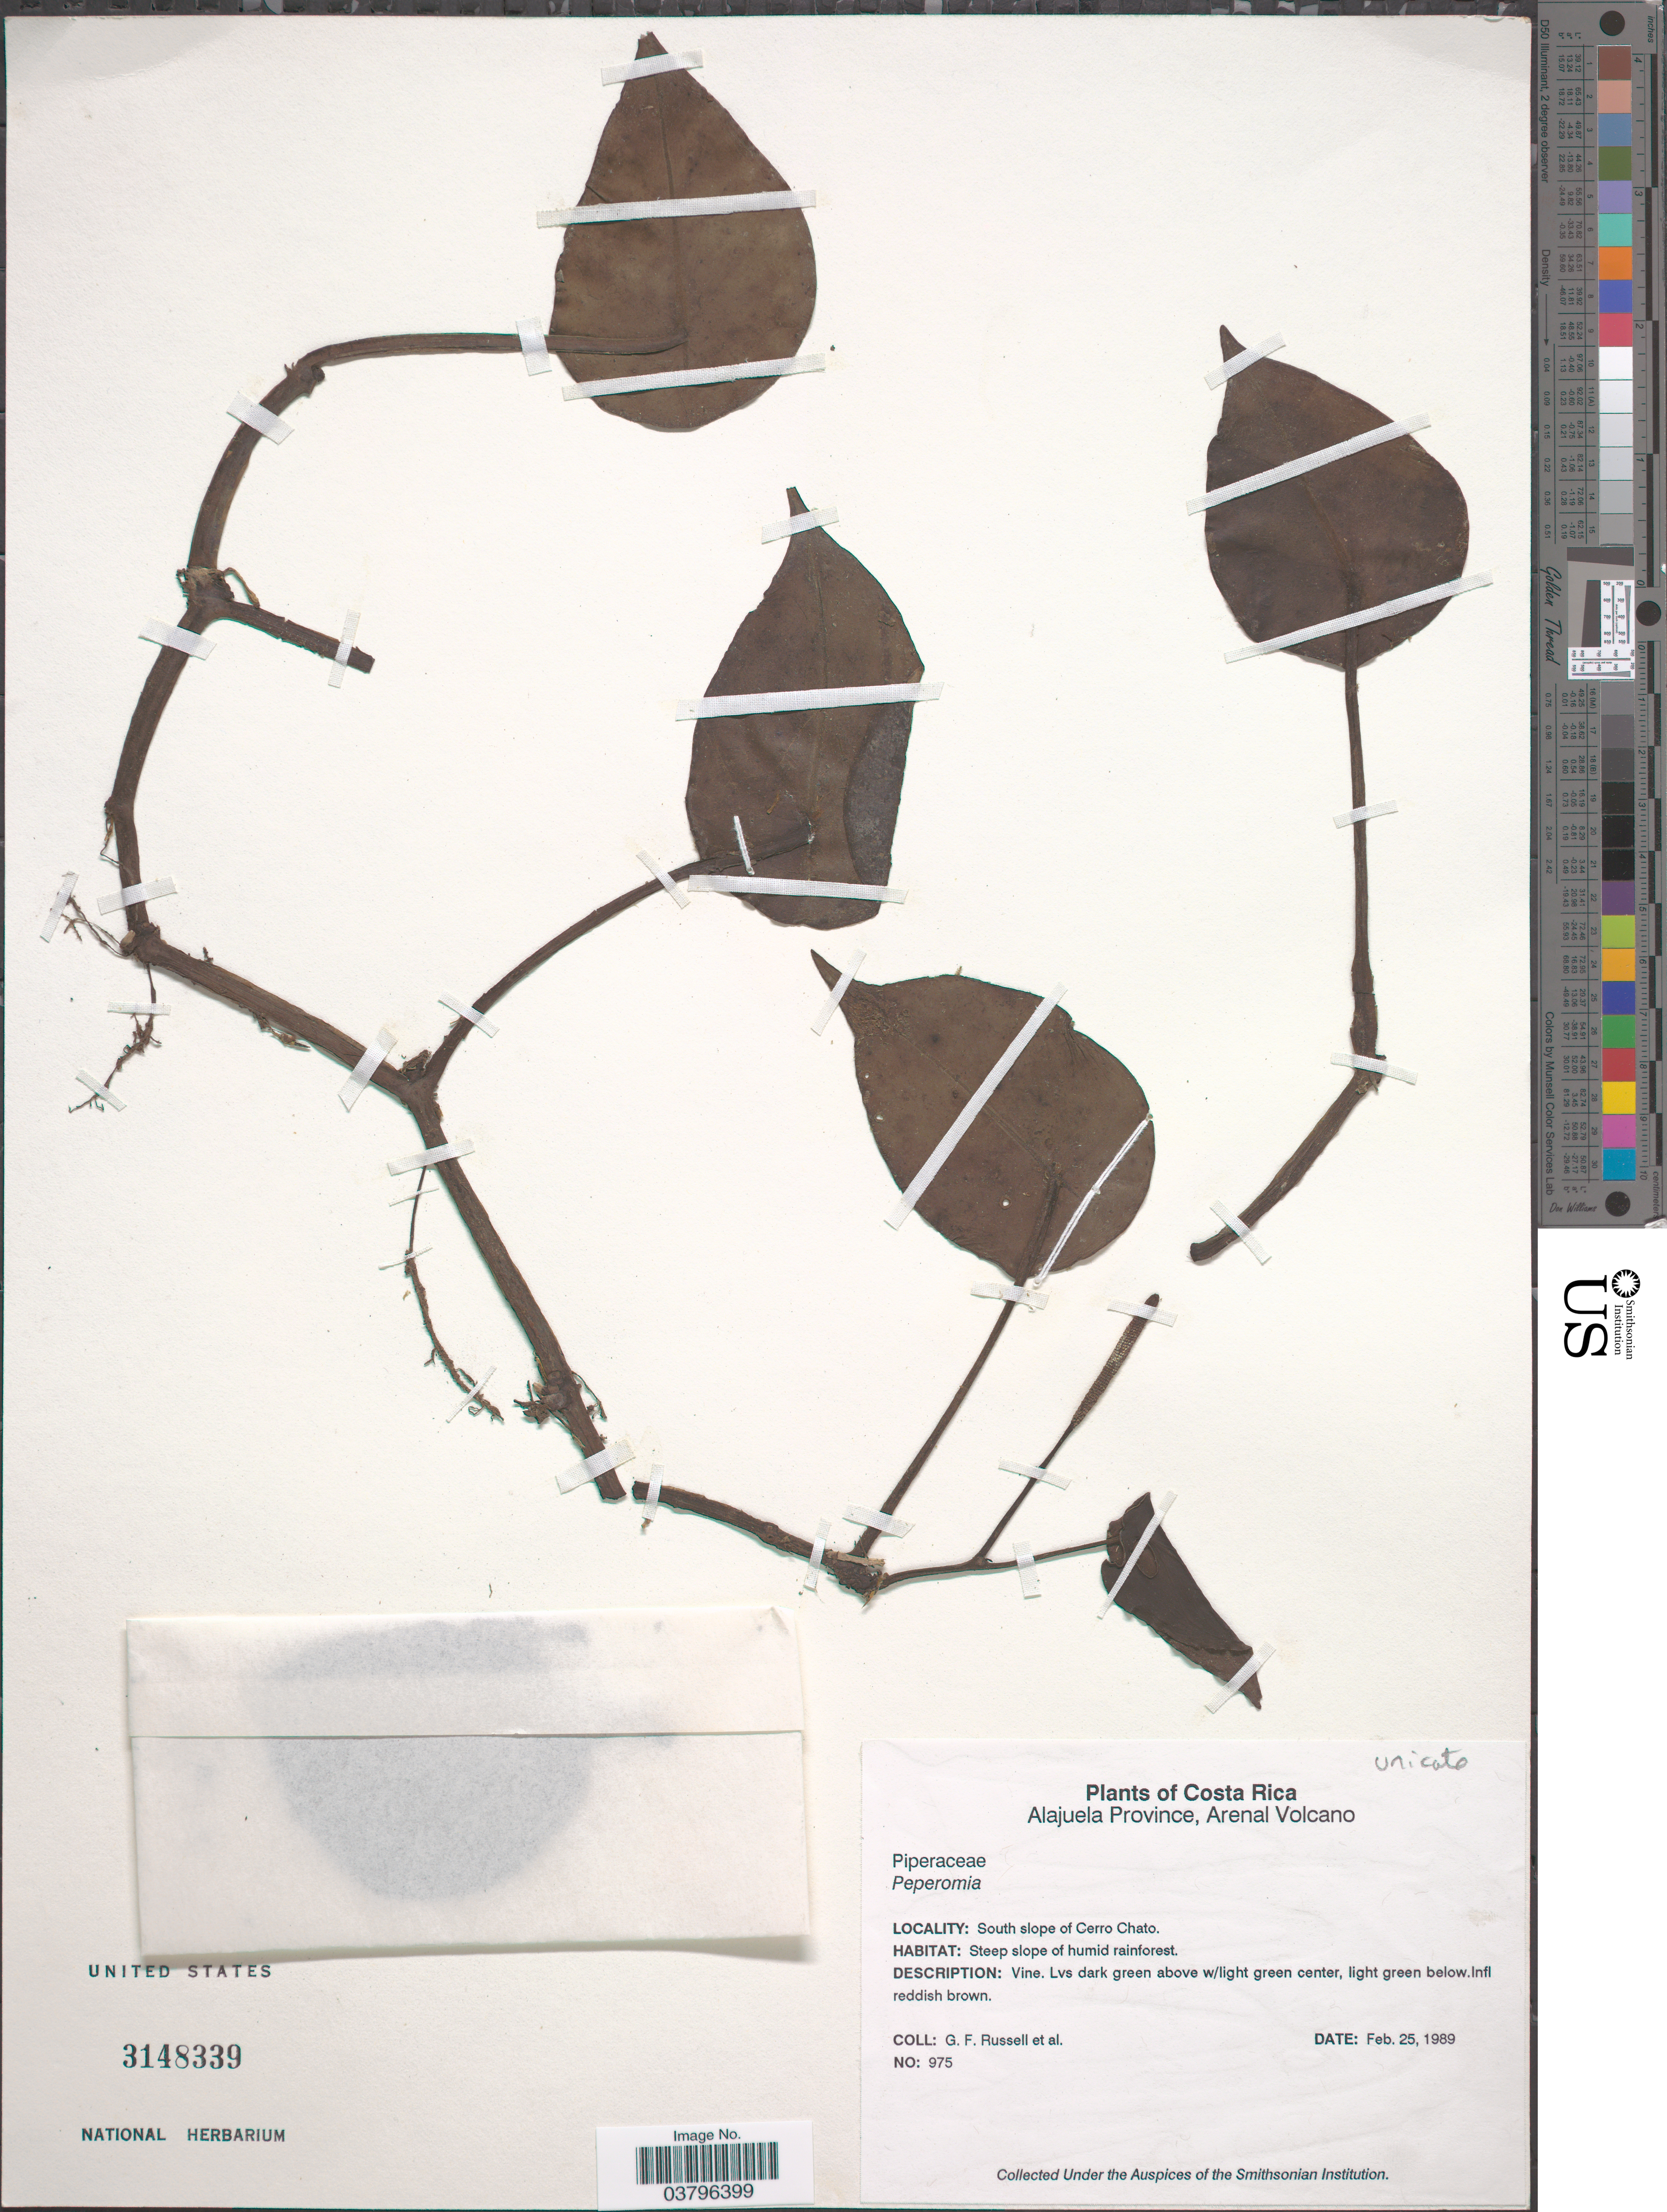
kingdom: Plantae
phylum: Tracheophyta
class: Magnoliopsida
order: Piperales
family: Piperaceae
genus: Peperomia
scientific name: Peperomia hernandiifolia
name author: (Vahl) A. Dietr.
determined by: Jiménez, José Estaban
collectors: G. Russell & et al.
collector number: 975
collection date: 1989-02-25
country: Costa Rica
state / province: Alajuela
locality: Arenal Volcano. South slope of Cerro Chato.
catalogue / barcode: US 3148339